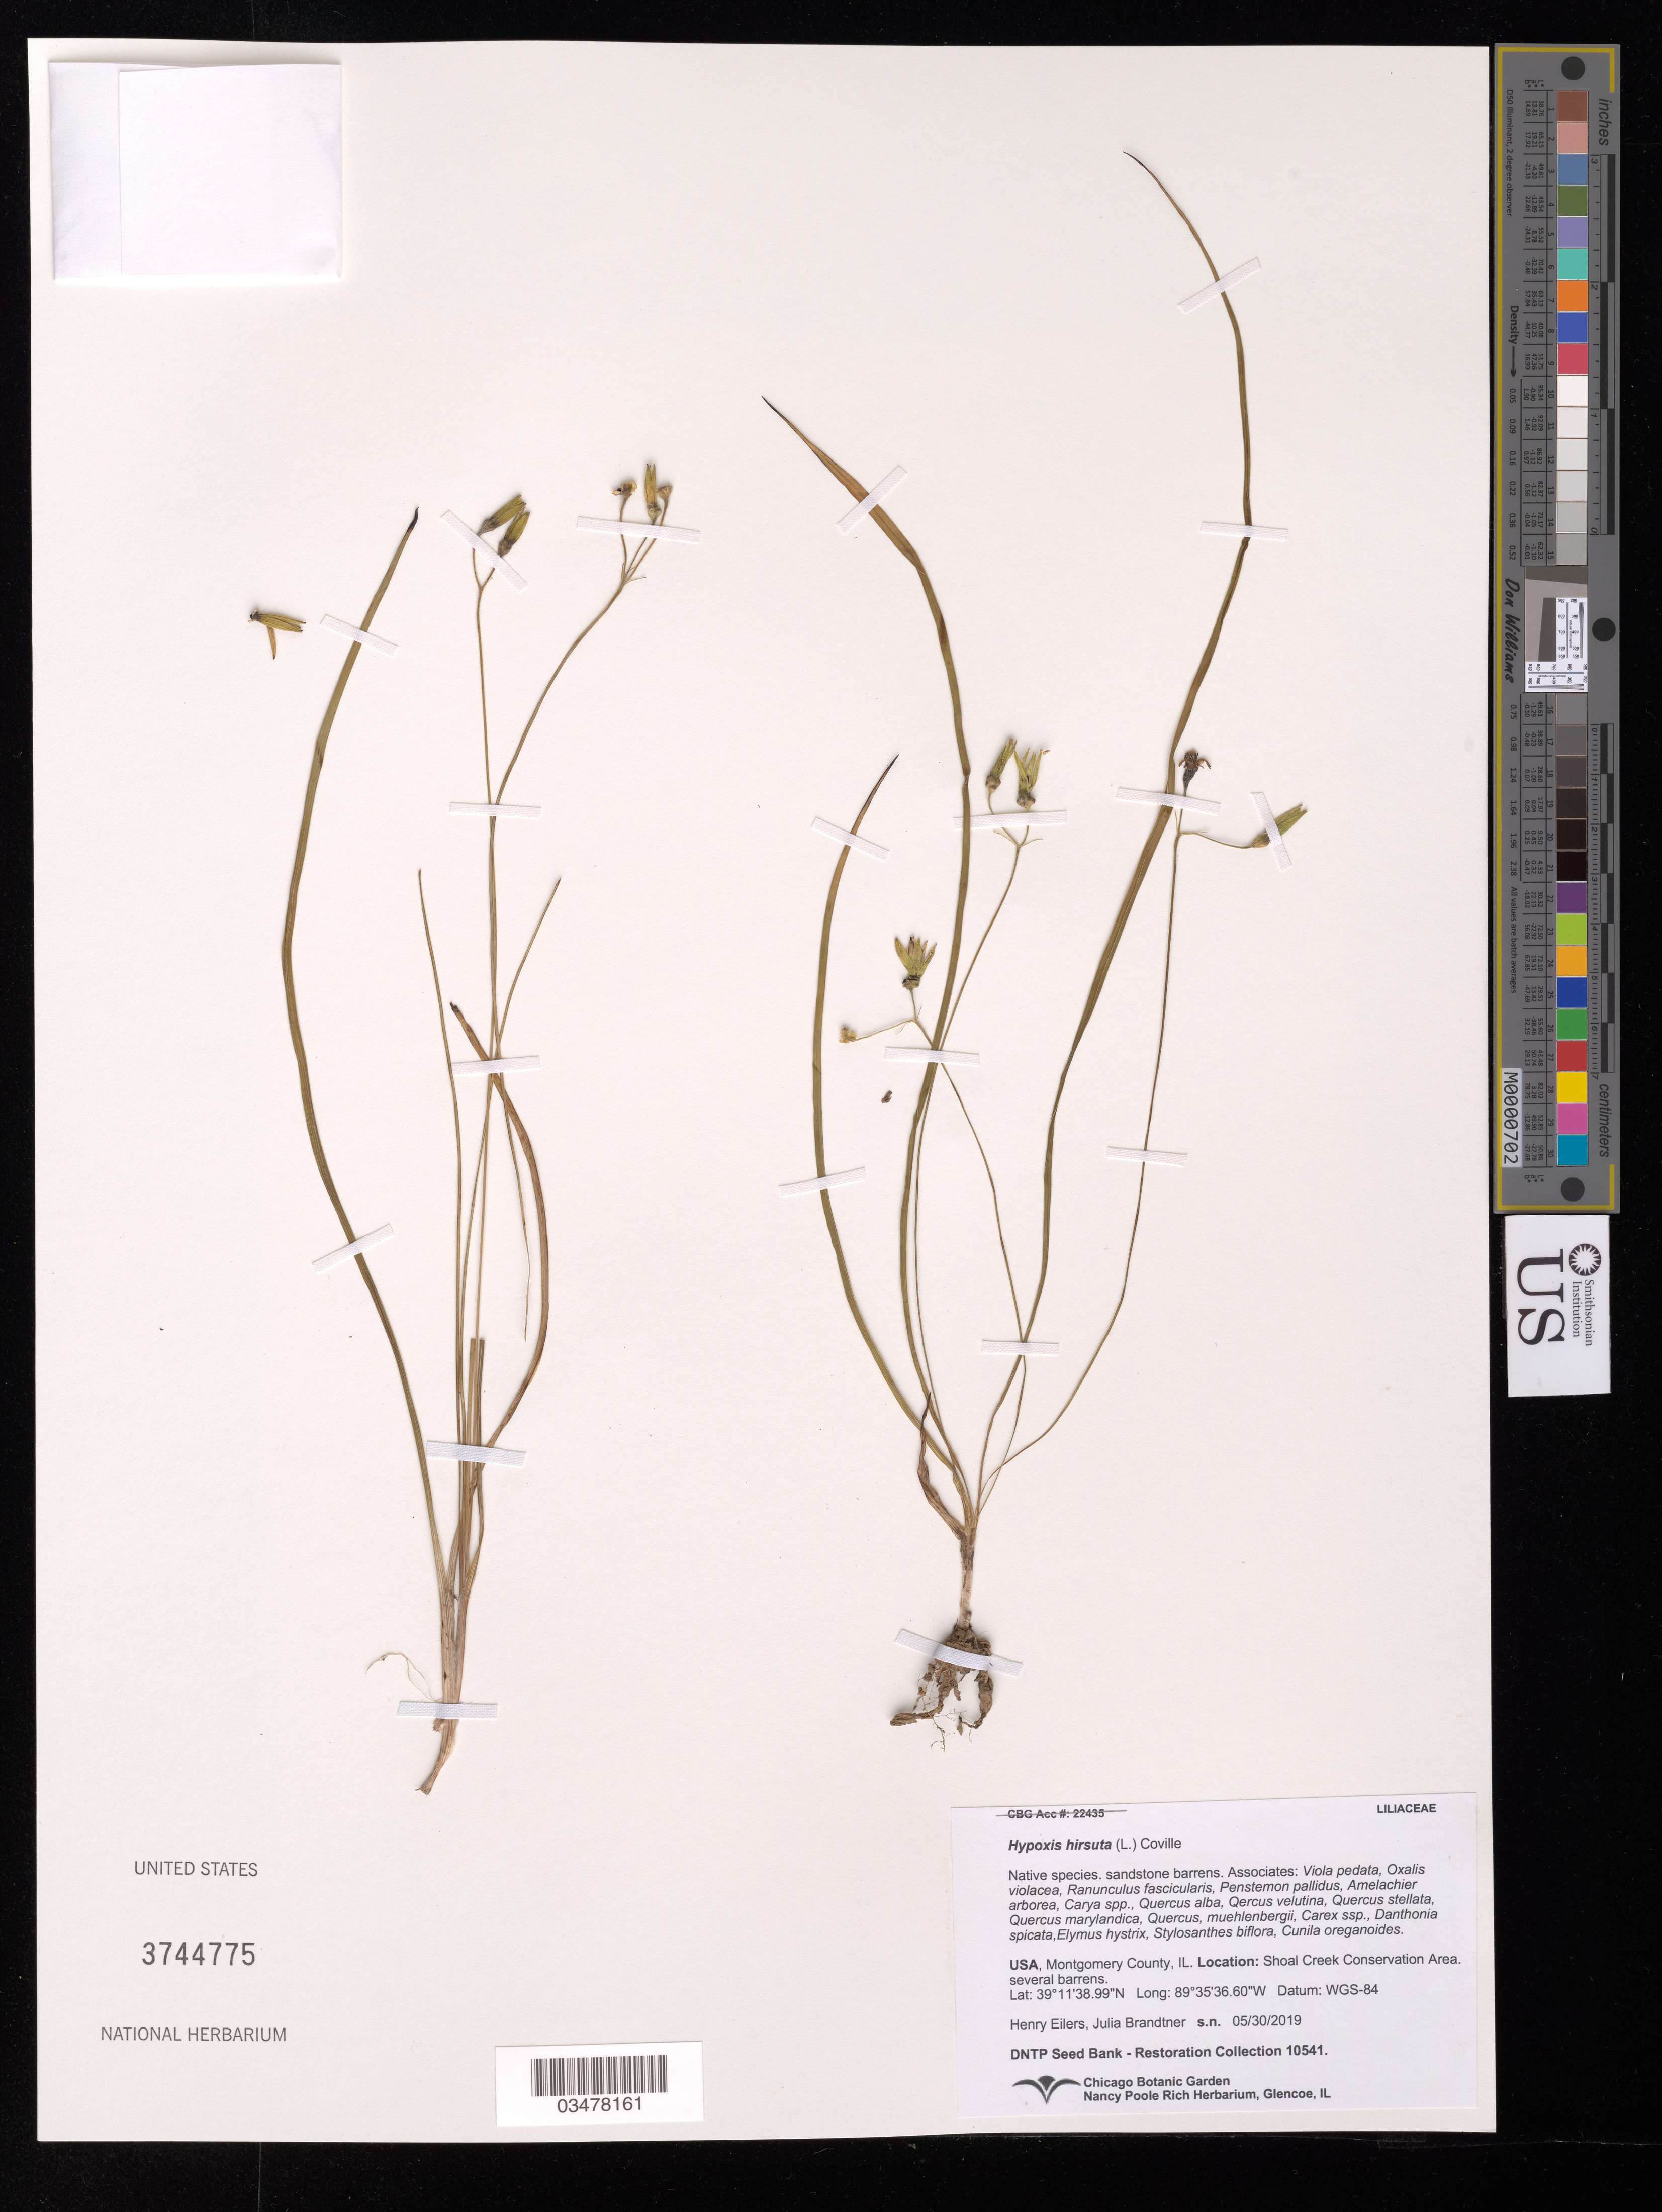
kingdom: Plantae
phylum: Tracheophyta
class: Liliopsida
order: Asparagales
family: Hypoxidaceae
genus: Hypoxis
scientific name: Hypoxis hirsuta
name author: (L.) Coville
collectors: H. Eilers & J. Brandtner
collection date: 2019-05-30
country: United States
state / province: Illinois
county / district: Montgomery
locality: Shoal Creek Conservation Area, several barrens.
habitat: Sandstone barrens. With Viola pedata, Oxalis violacea, Carya sp., Carex sp., etc.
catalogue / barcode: US 3744775